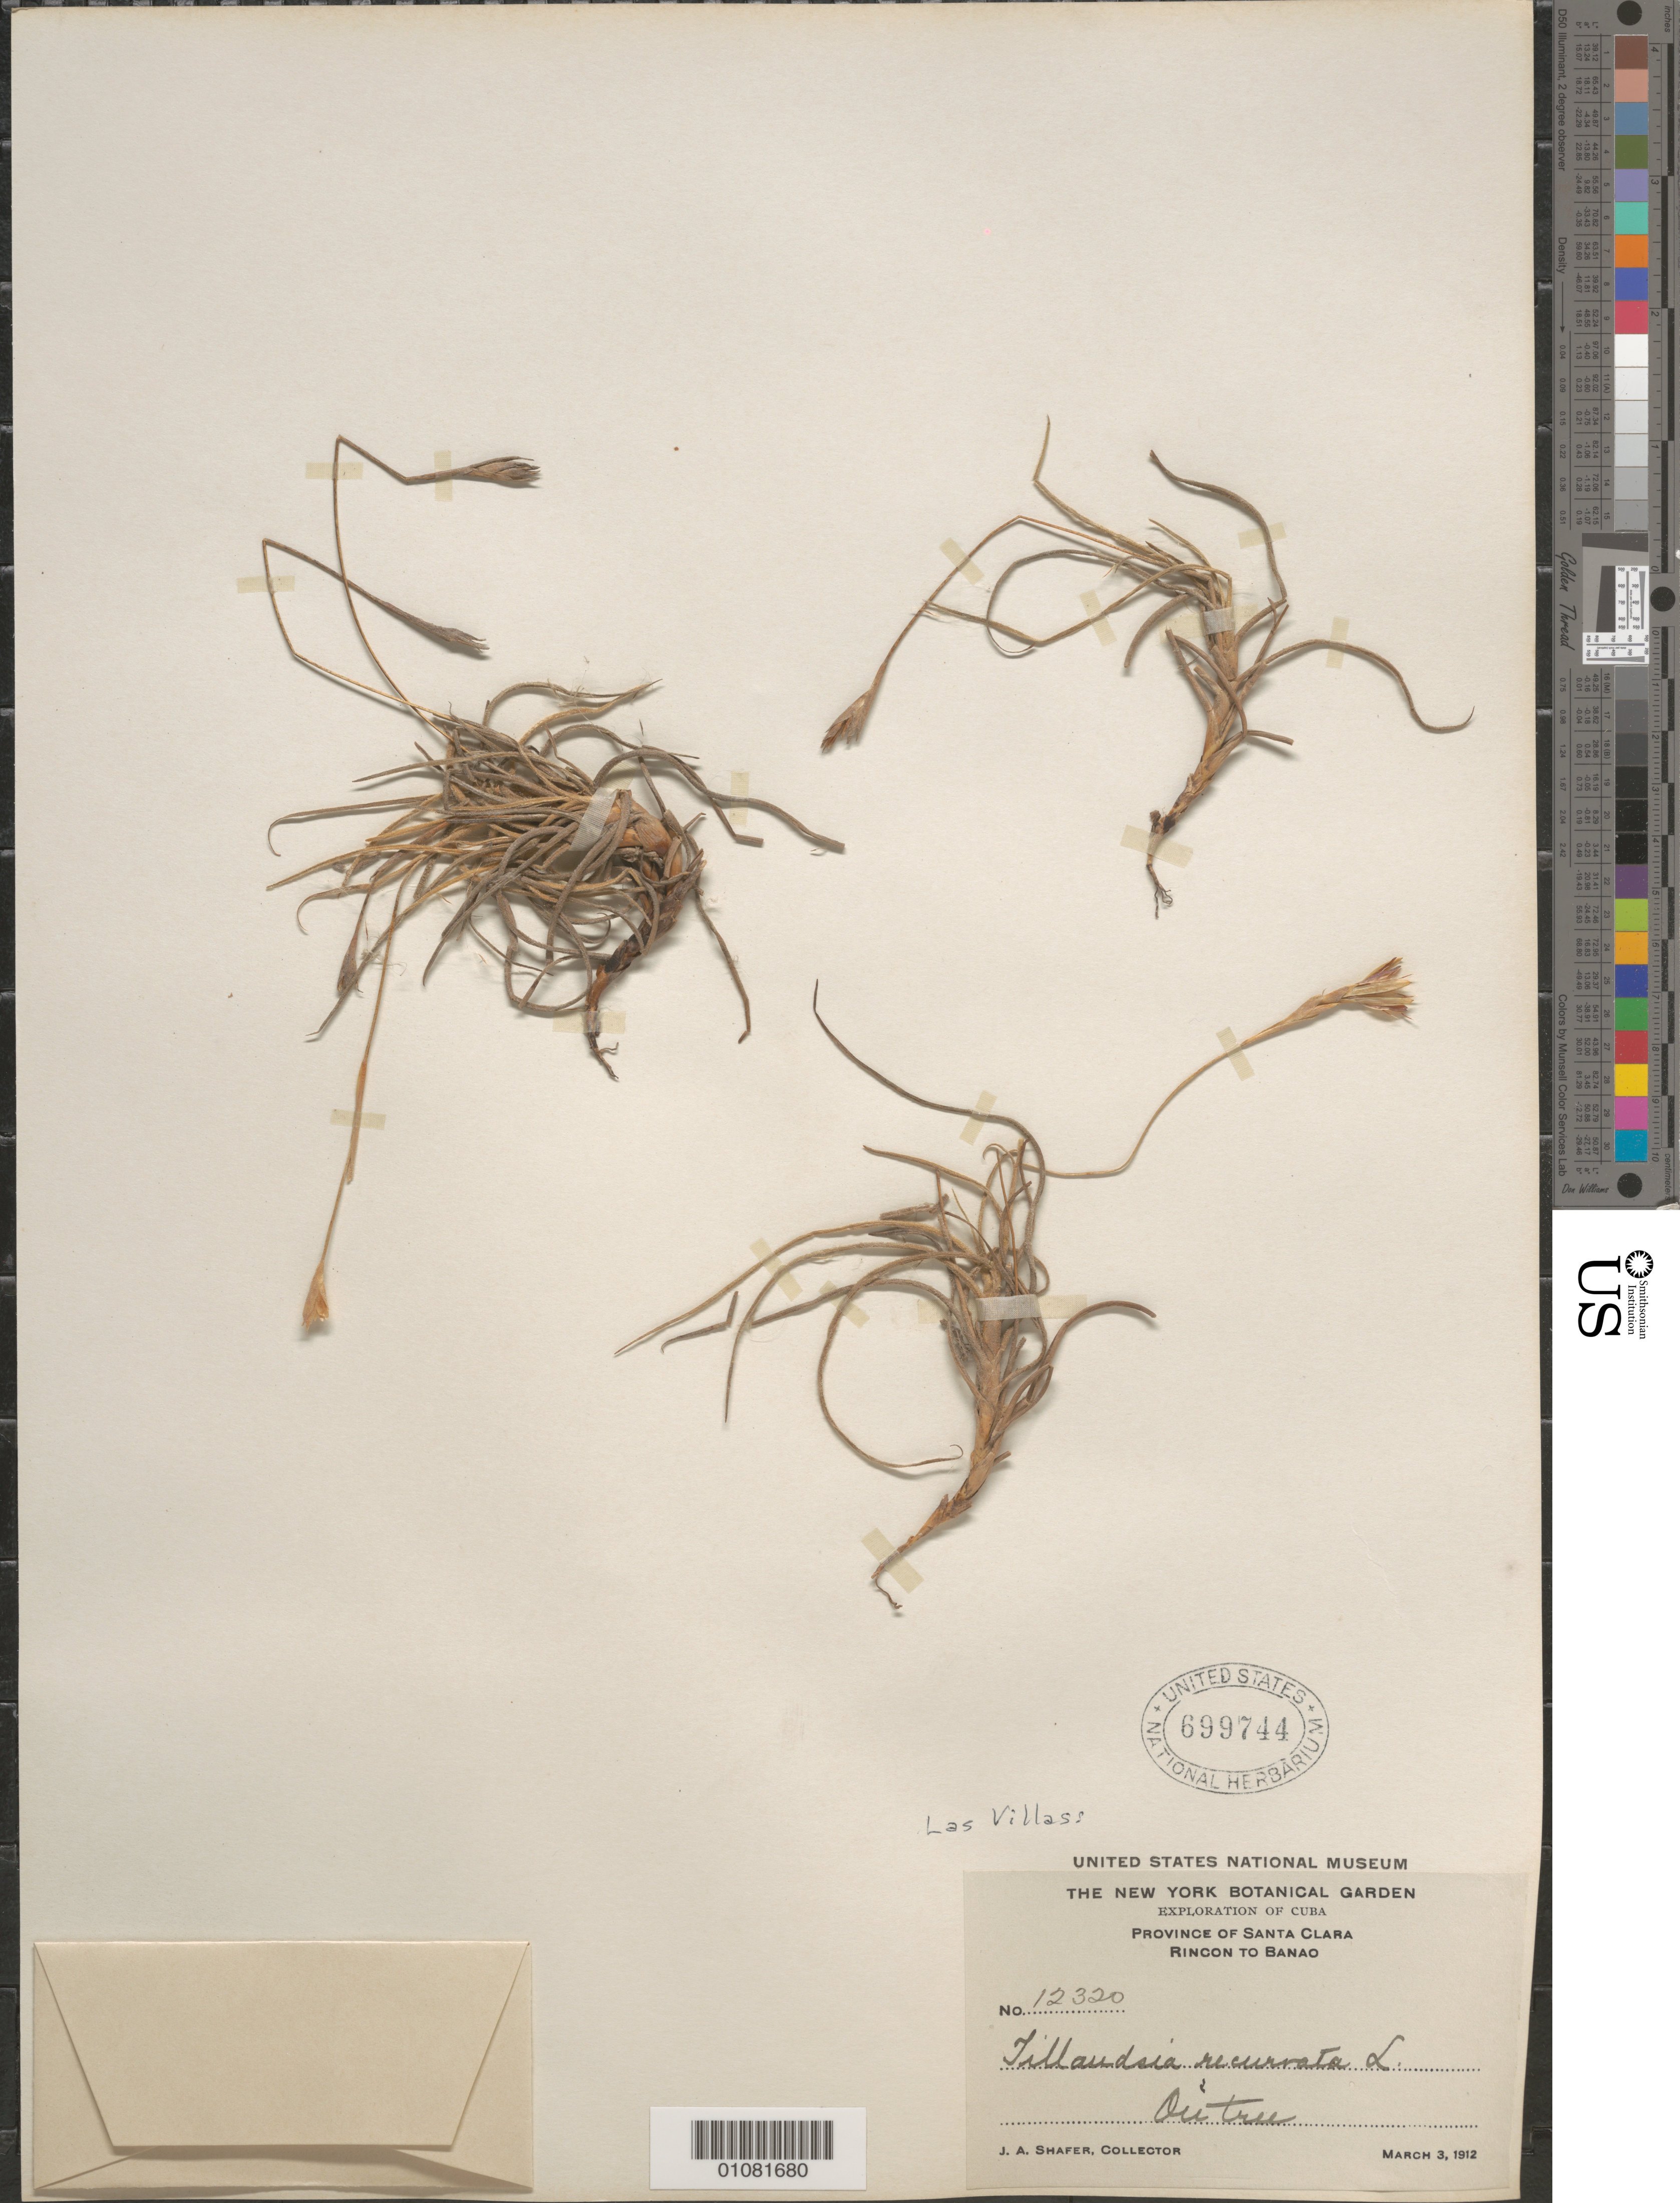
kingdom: Plantae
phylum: Tracheophyta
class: Liliopsida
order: Poales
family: Bromeliaceae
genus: Tillandsia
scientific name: Tillandsia recurvata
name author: L.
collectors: J. A. Shafer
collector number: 12320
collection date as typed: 03 Mar 1912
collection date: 1912-03-03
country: Cuba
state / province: Villa Clara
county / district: Santa Clara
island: Cuba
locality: Rincon to Banao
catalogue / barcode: US 699744